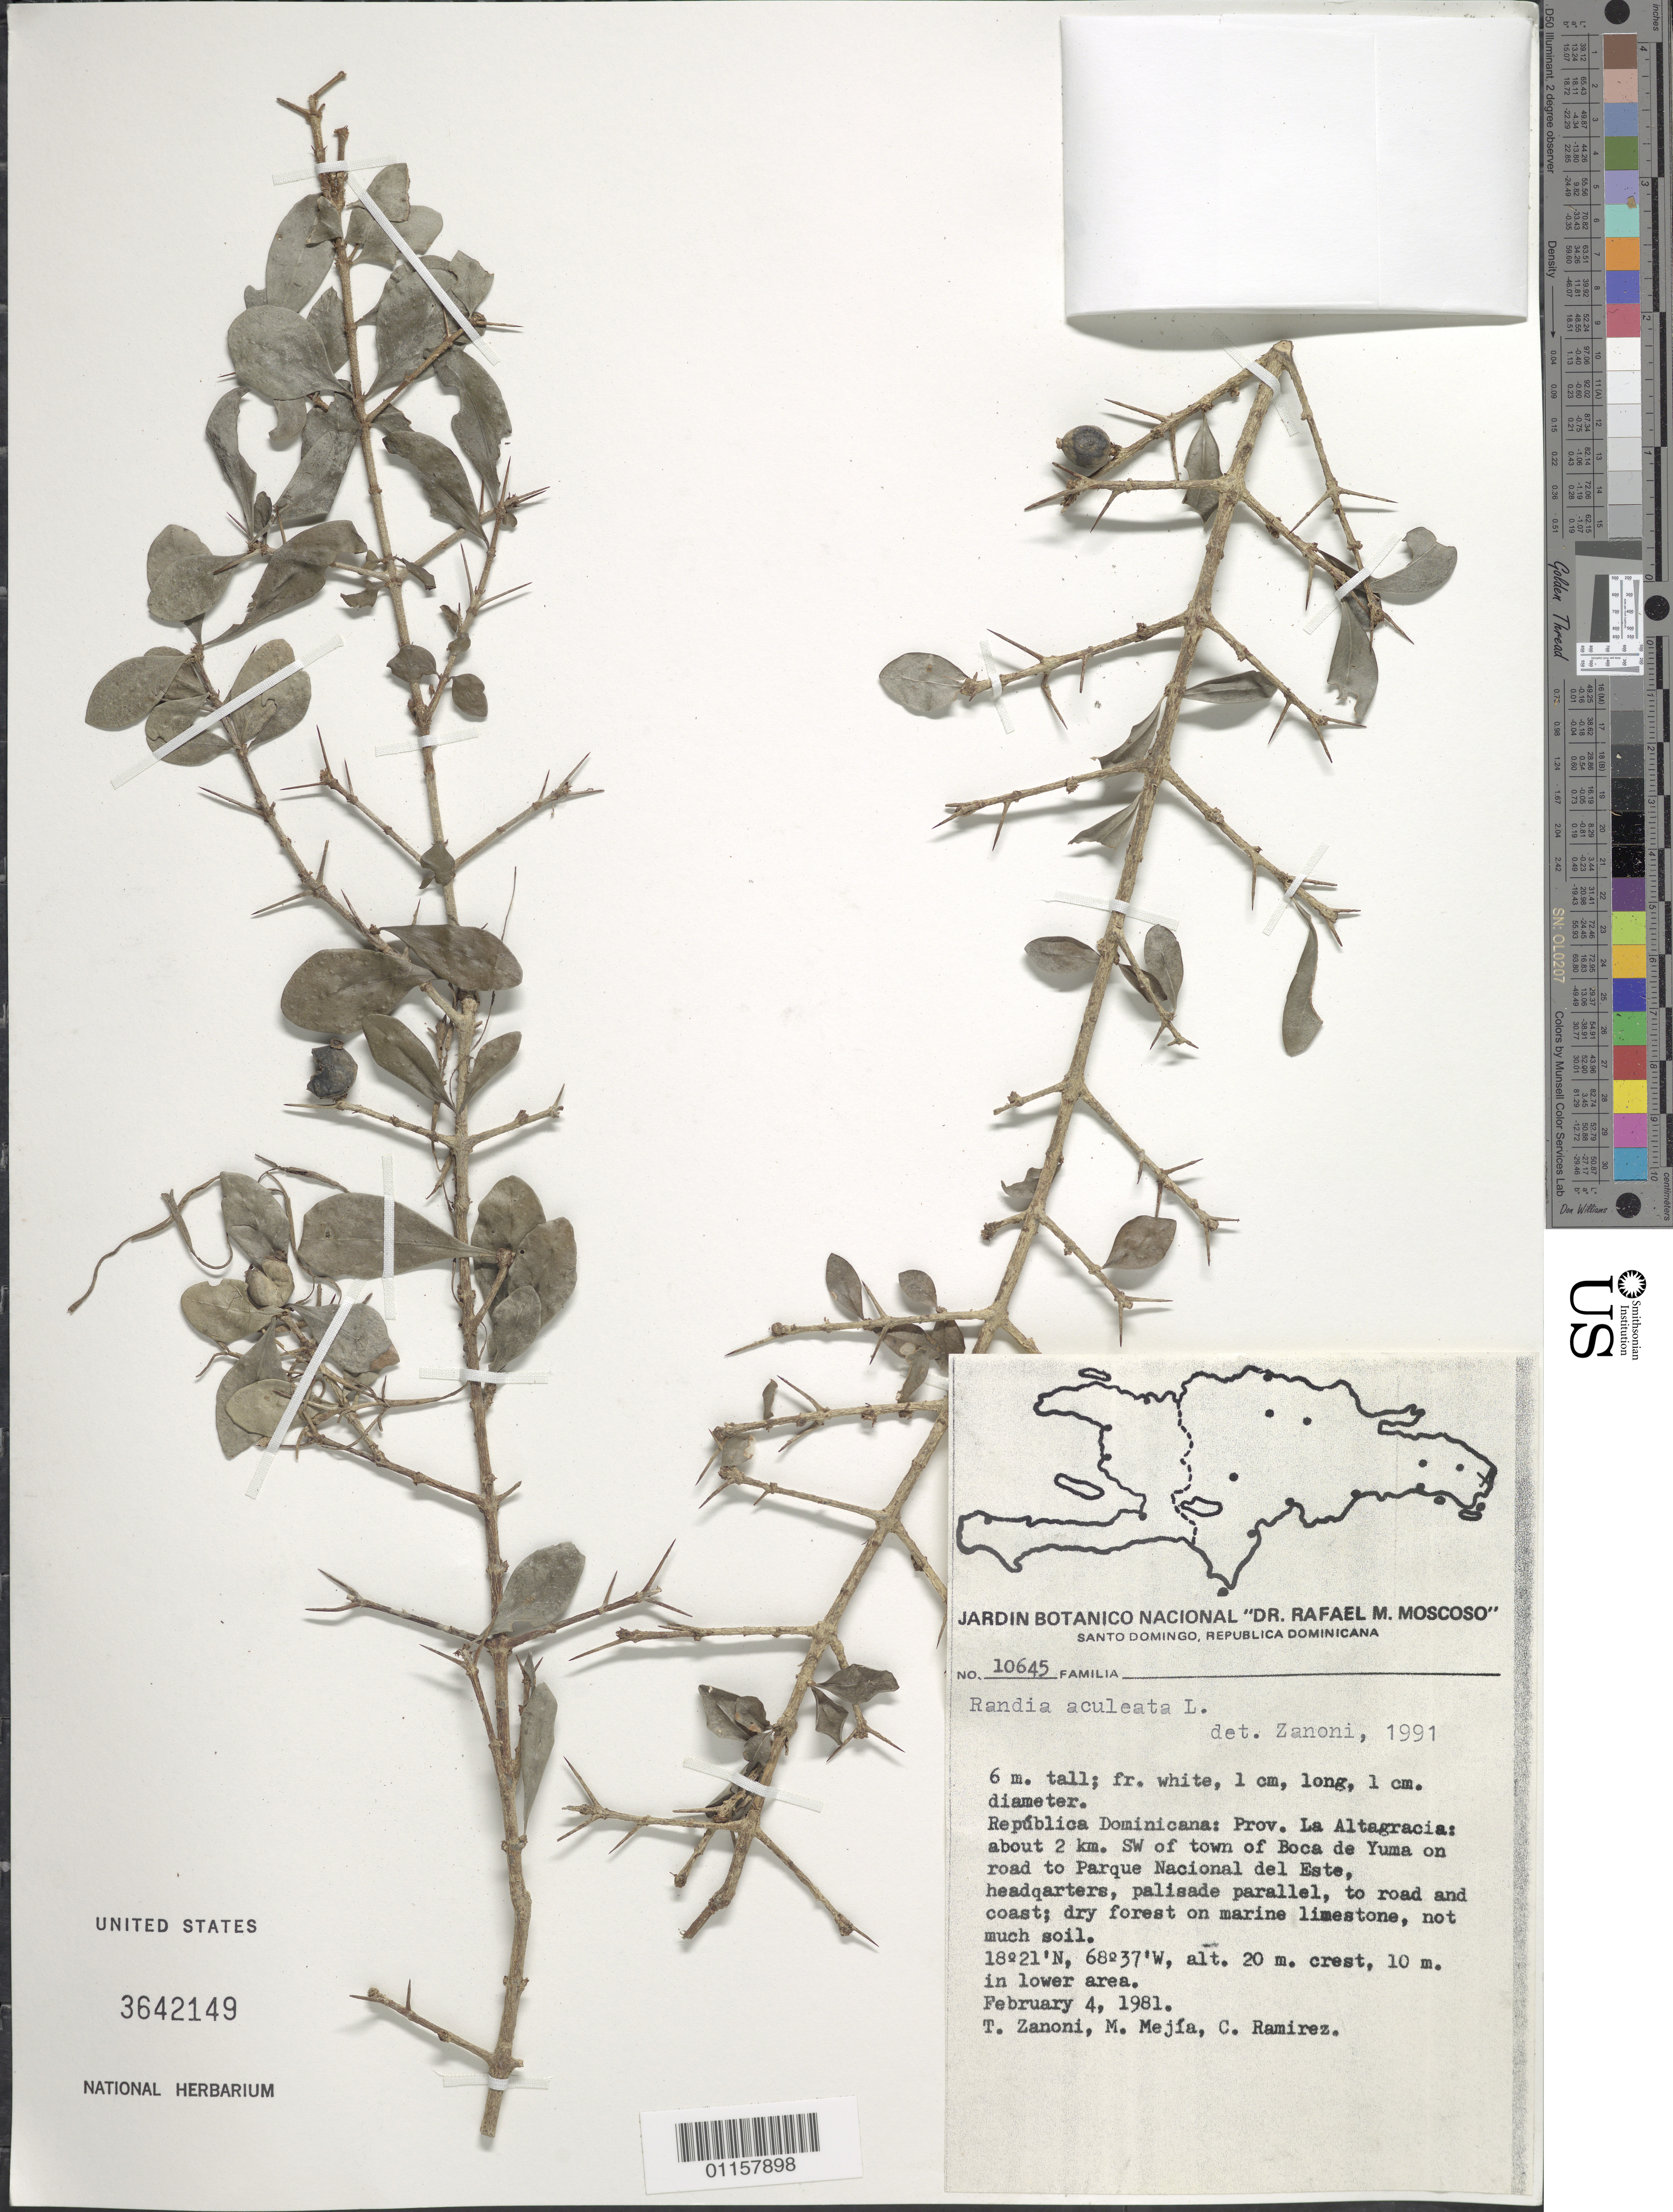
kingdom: Plantae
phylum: Tracheophyta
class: Magnoliopsida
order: Gentianales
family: Rubiaceae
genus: Randia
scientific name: Randia aculeata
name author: L.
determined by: Zanoni, T. A., (NY), New York Botanical Garden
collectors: T. A. Zanoni, M. Mejia & C. Ramirez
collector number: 10645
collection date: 1981-02-04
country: Dominican Republic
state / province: La Altagracía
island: Hispaniola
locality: Boca de Yuma; about 2 km SW of town of Boca de Yuma on road to Parque Nacional del Este, headquarters, palisade parallel to road and coast.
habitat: Dry forest on marine limestone, not much soil.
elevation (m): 10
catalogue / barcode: US 3642149